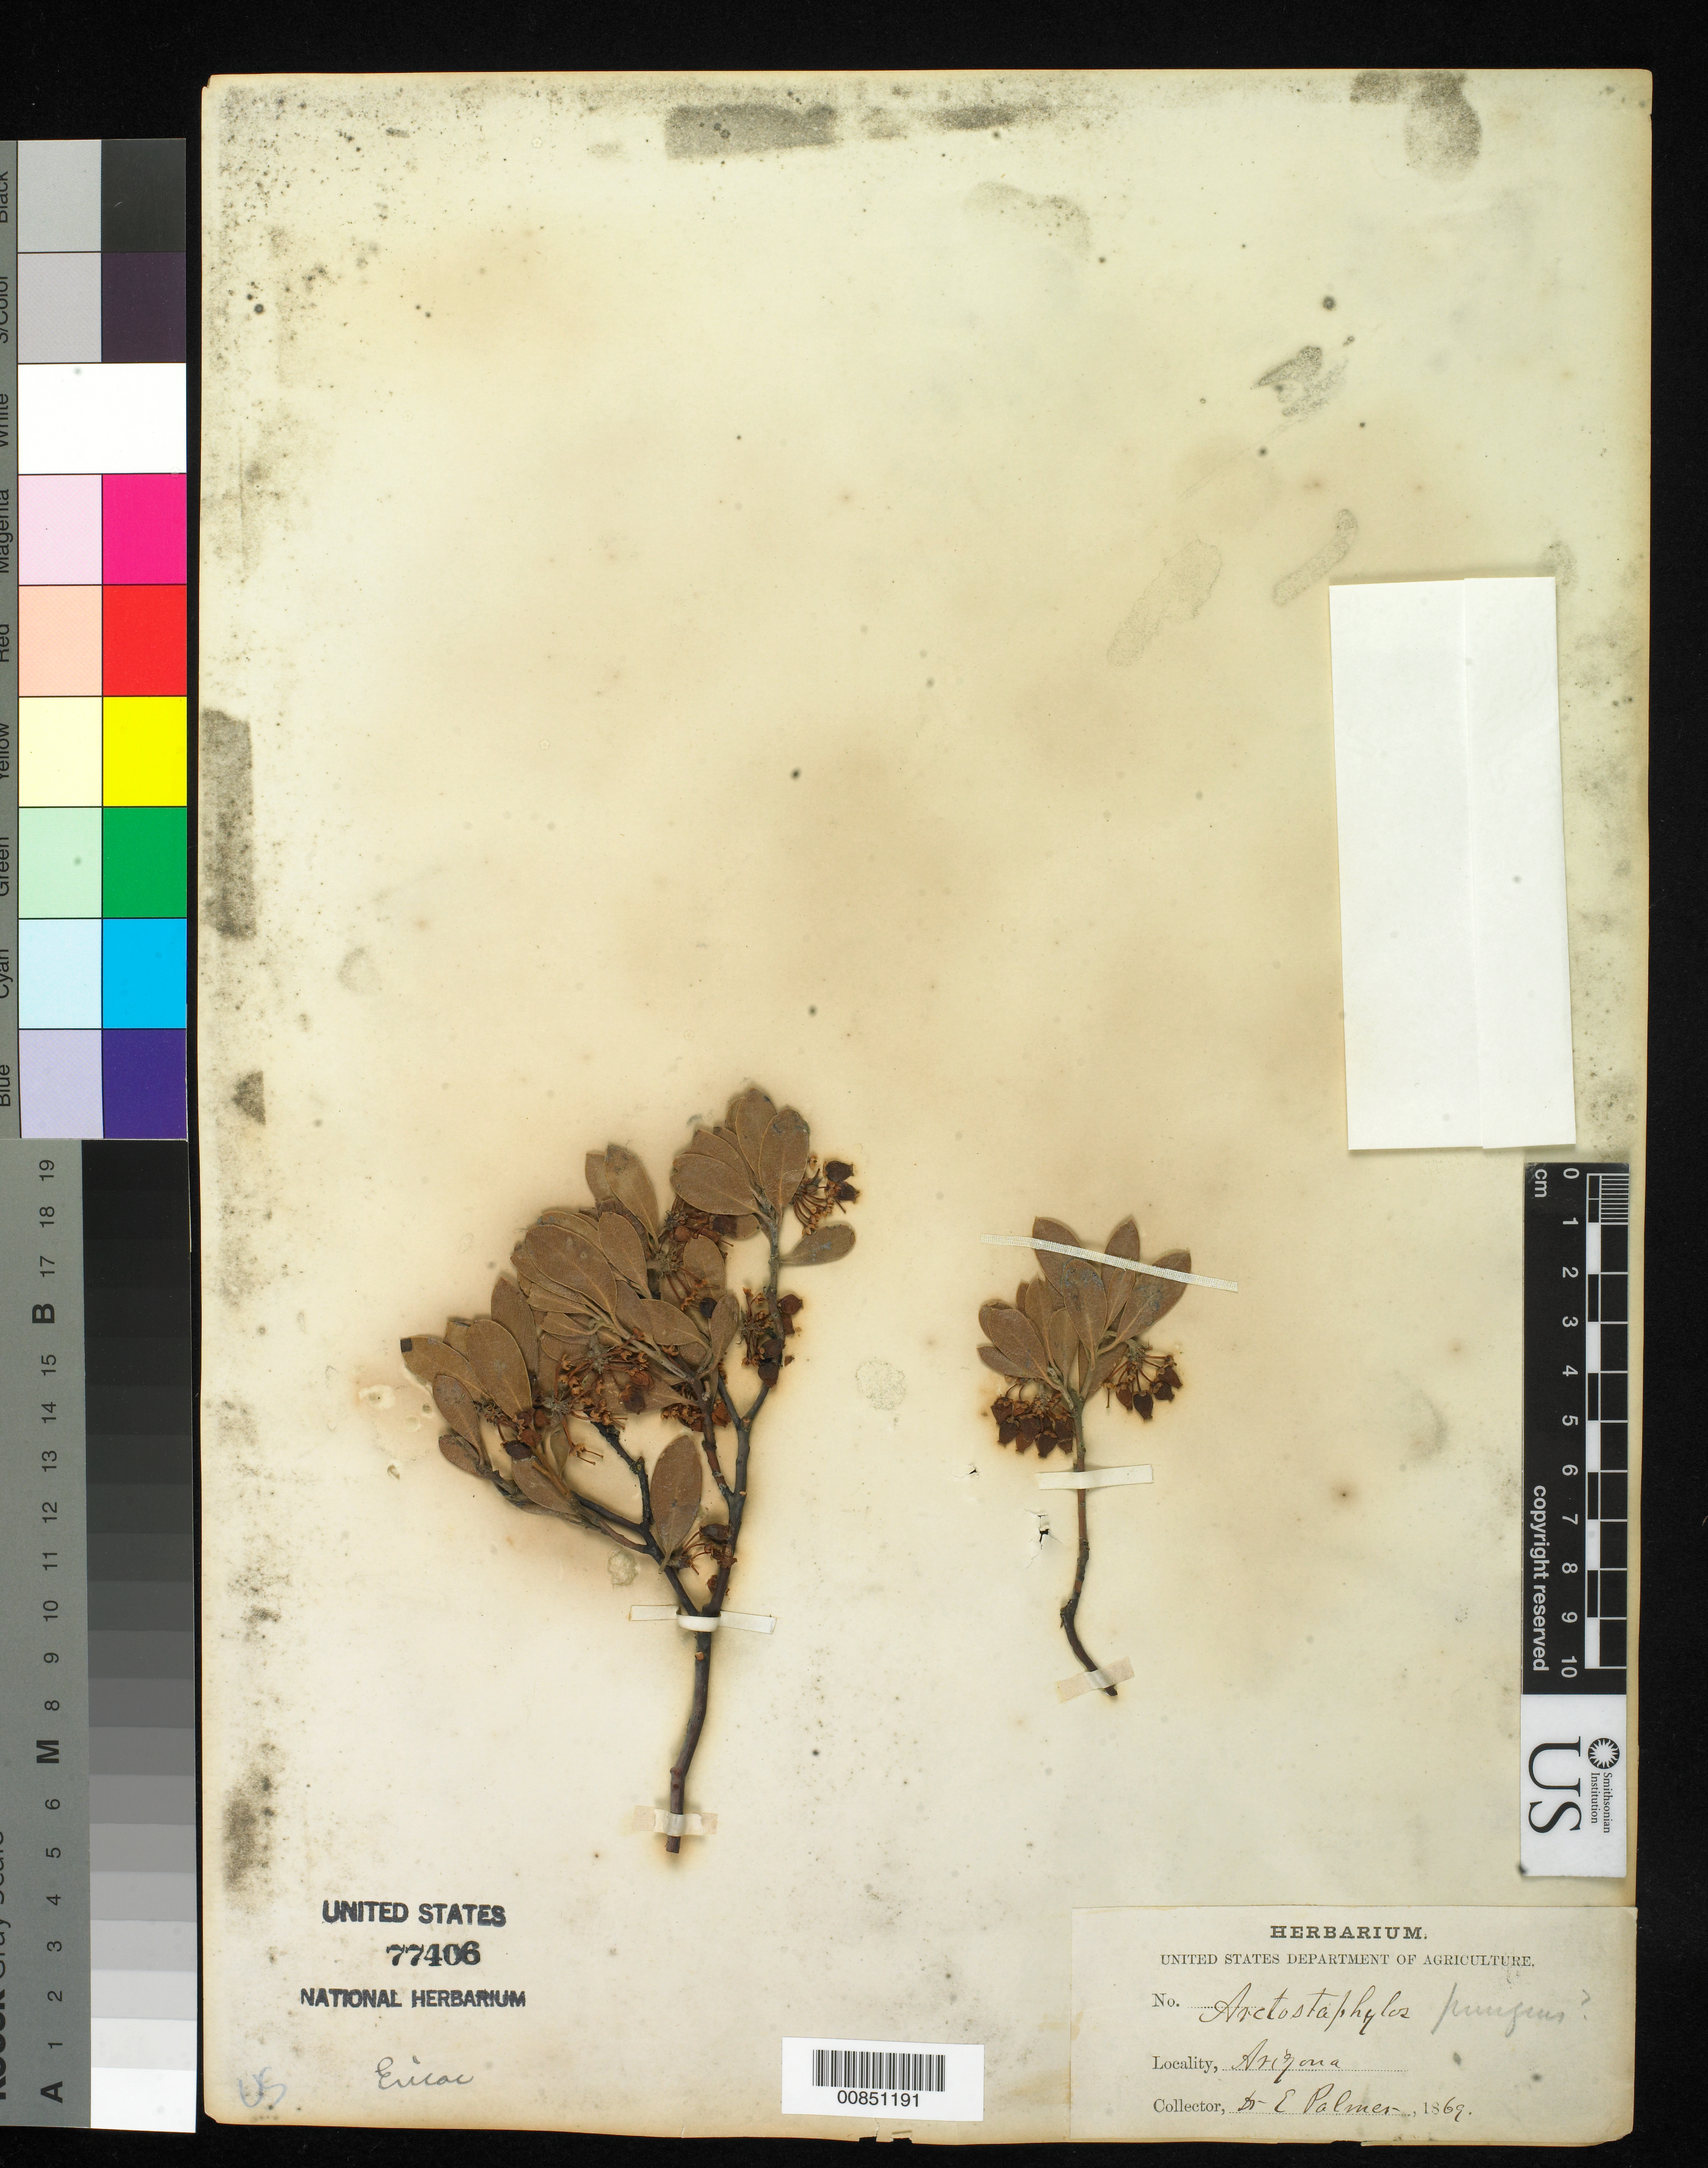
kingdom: Plantae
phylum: Tracheophyta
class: Magnoliopsida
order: Ericales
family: Ericaceae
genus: Arctostaphylos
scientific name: Arctostaphylos pungens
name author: Kunth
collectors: E. Palmer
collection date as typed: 1869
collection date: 1869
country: United States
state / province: Arizona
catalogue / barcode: US 77406